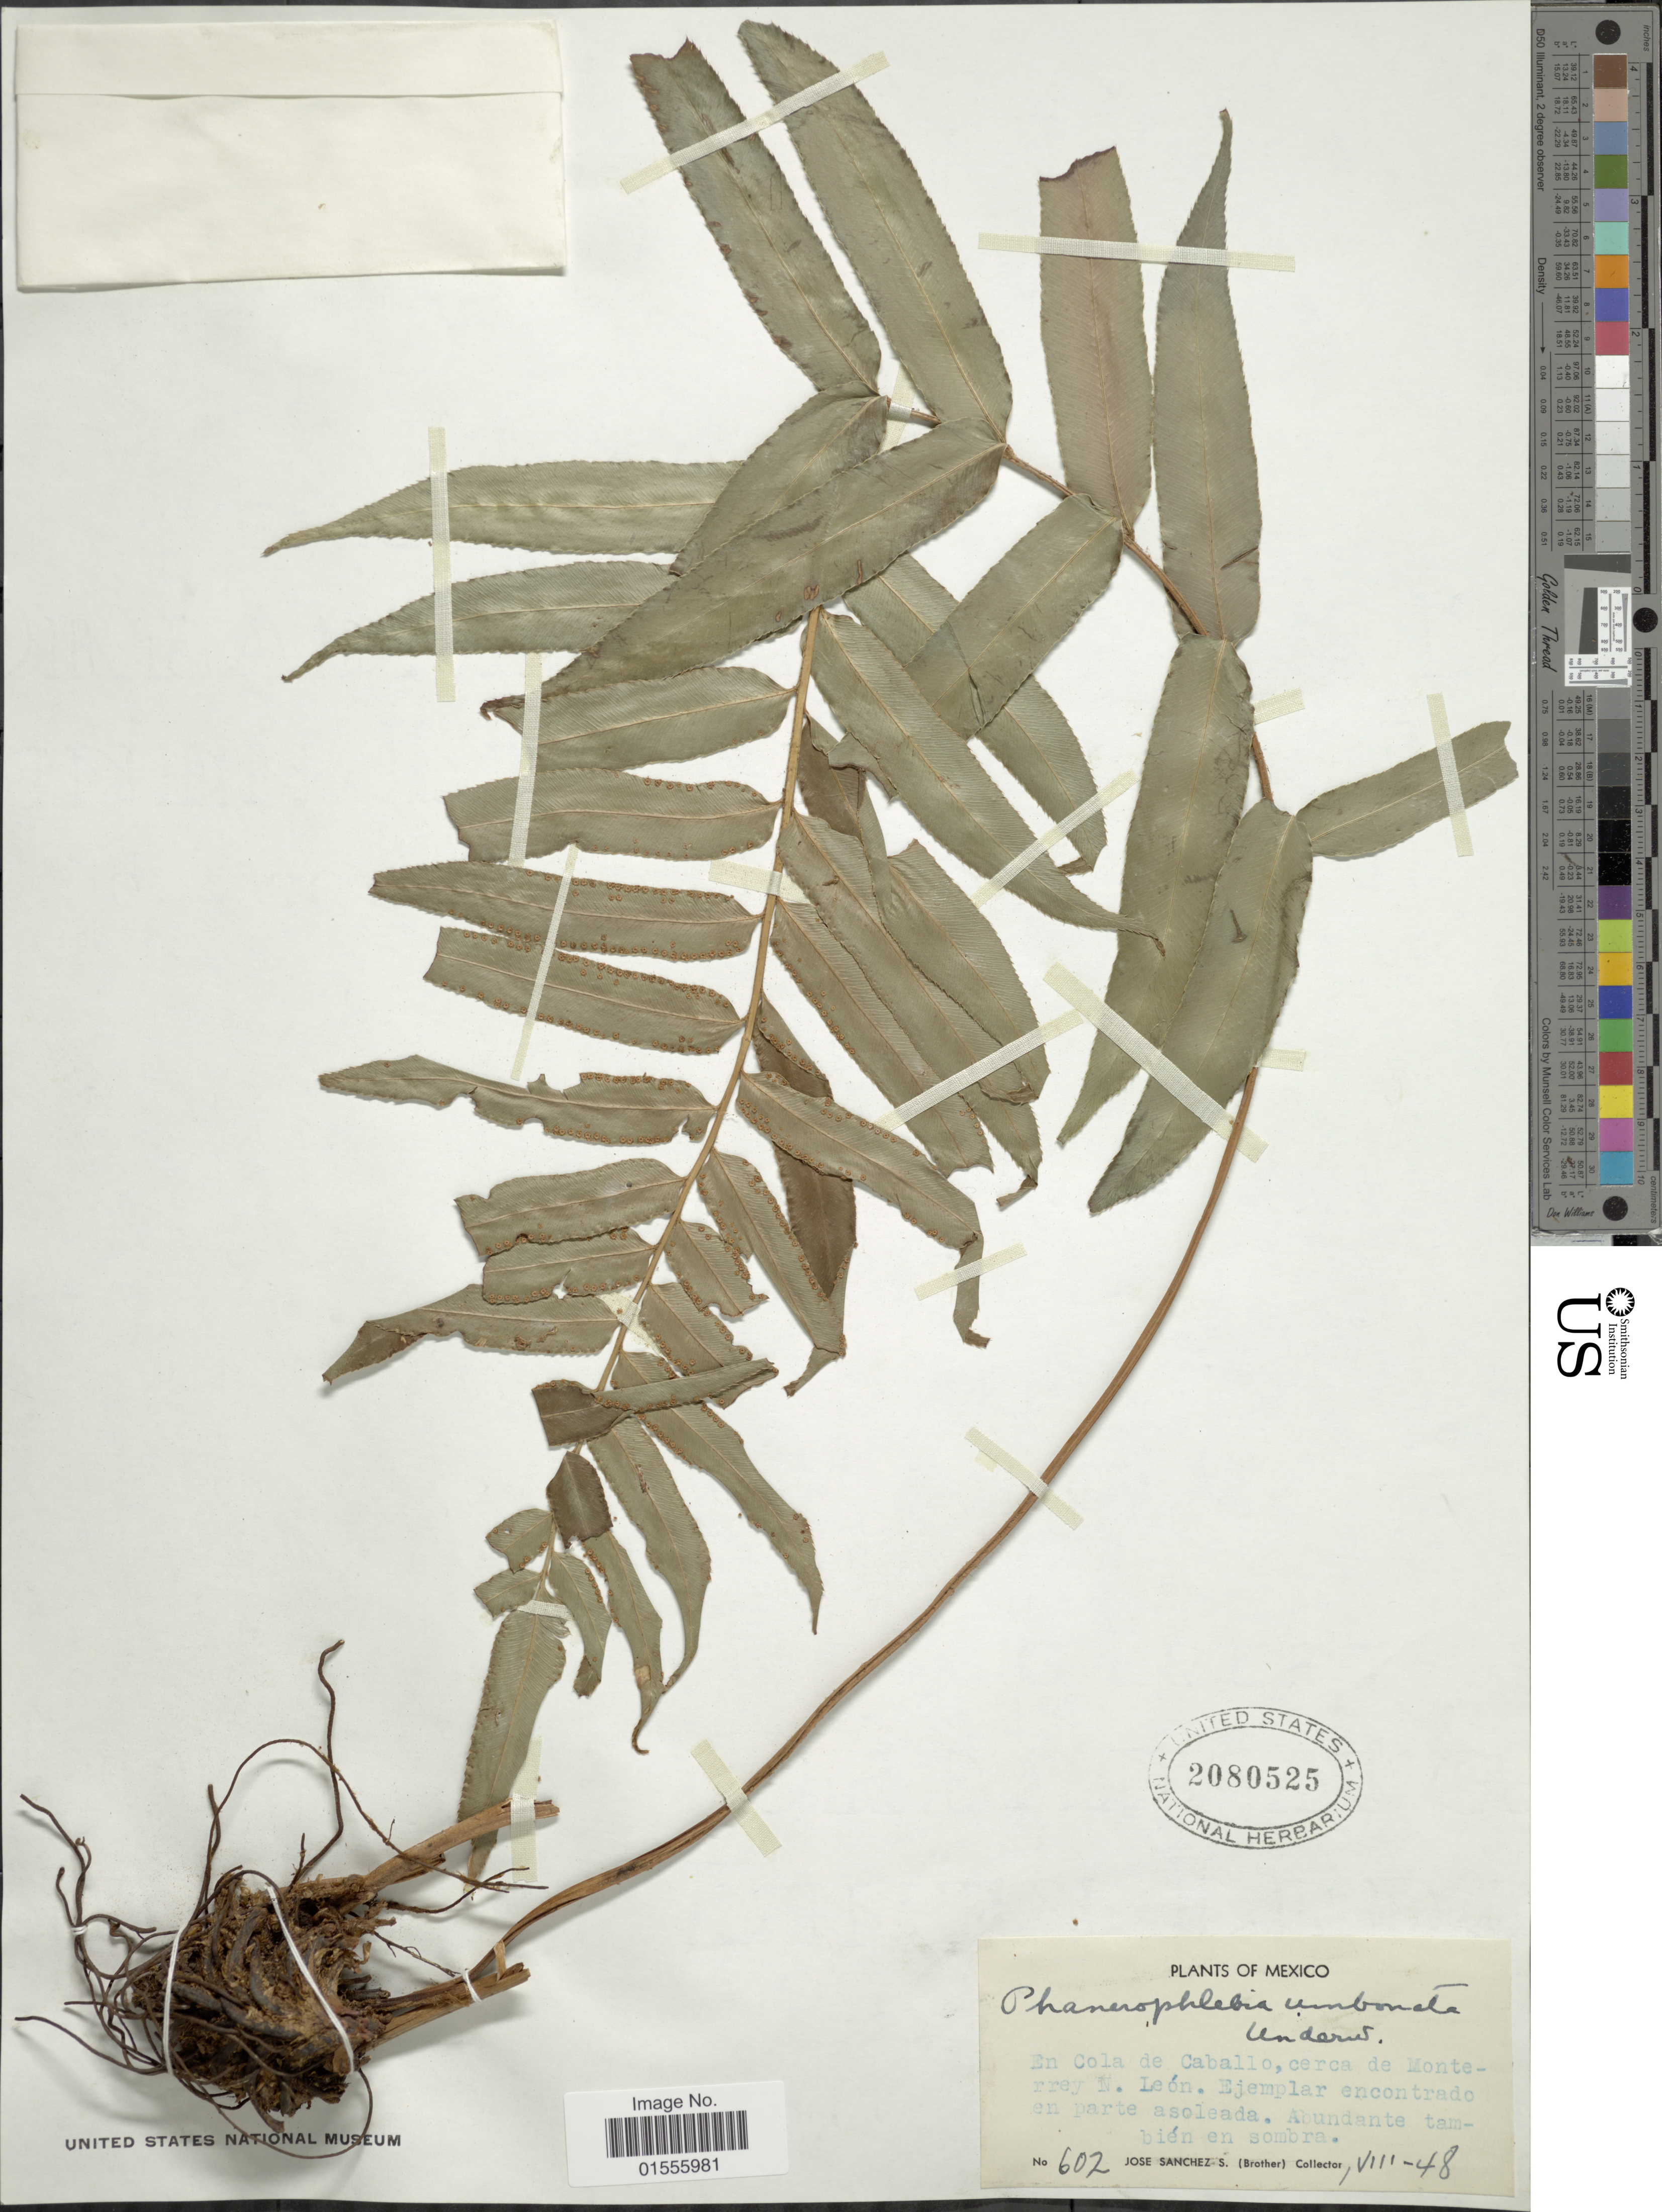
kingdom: Plantae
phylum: Tracheophyta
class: Polypodiopsida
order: Polypodiales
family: Dryopteridaceae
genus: Phanerophlebia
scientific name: Phanerophlebia umbonata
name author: Underw.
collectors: J. Sanchez S.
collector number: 602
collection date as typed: Transcribed d/m/y: /8/48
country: Mexico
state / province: Nuevo León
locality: En Cola de Caballo, cerca de Monterrey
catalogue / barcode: US 2080525